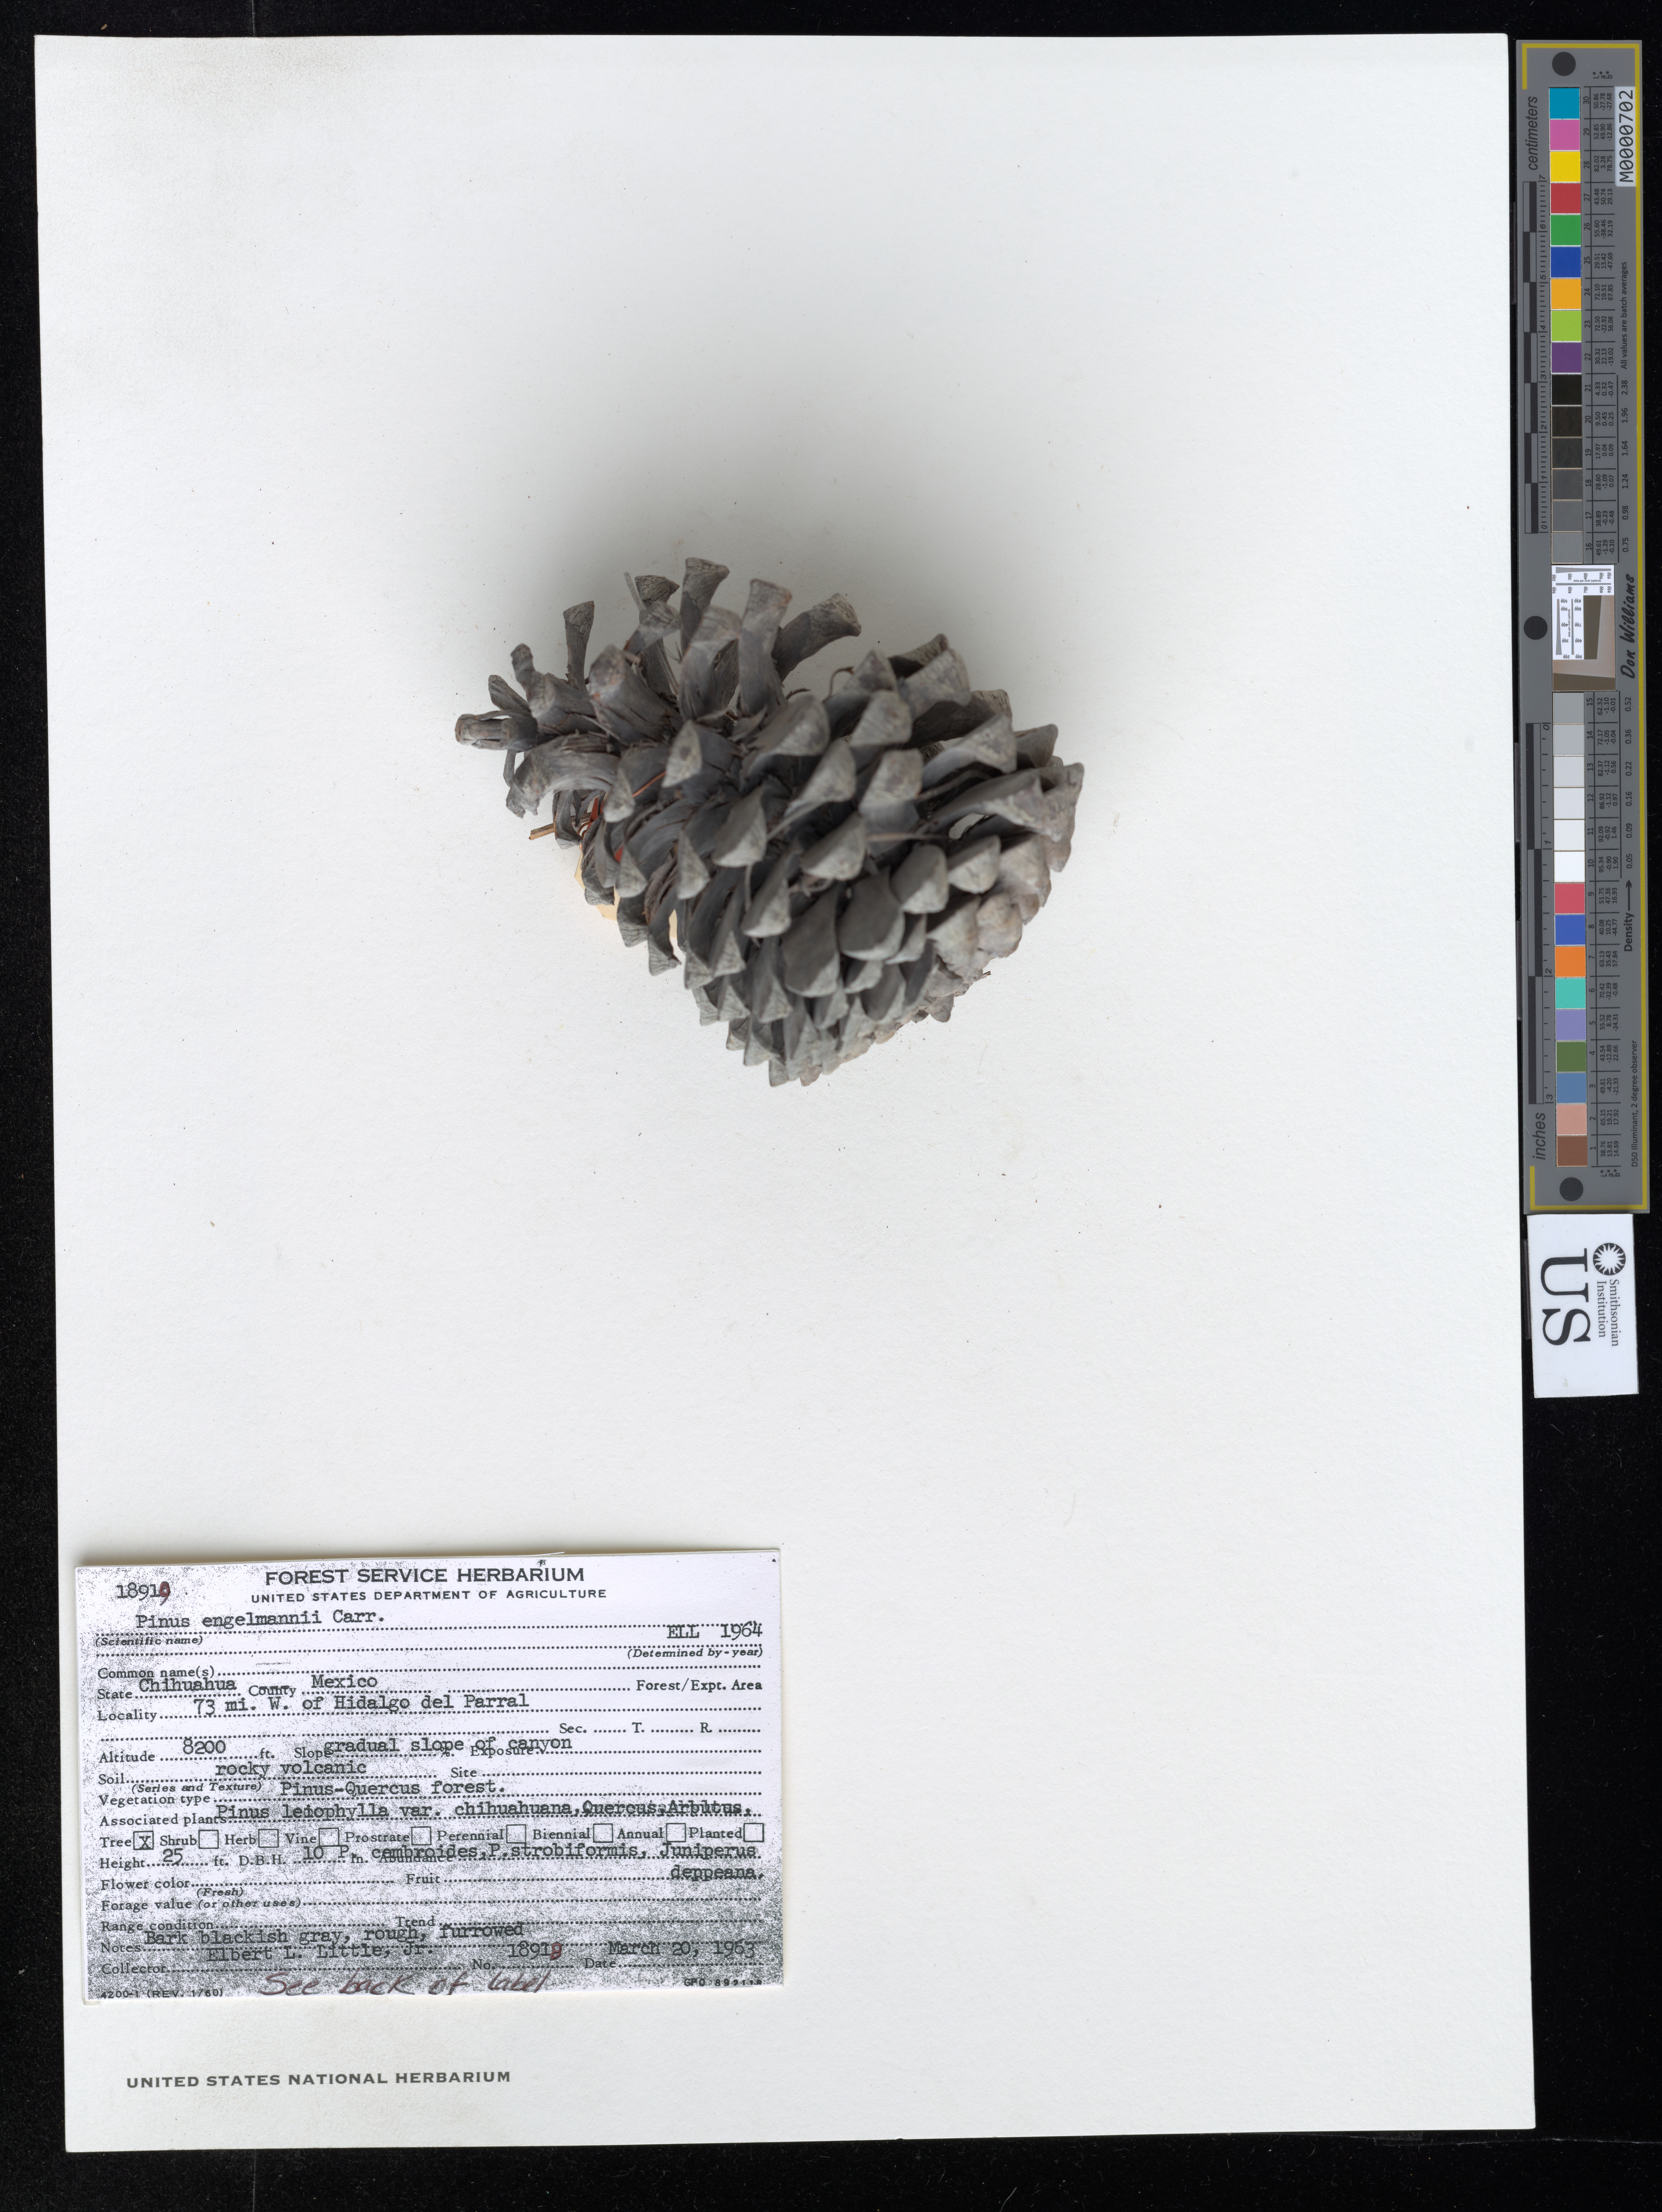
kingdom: Plantae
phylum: Tracheophyta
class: Pinopsida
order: Pinales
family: Pinaceae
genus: Pinus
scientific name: Pinus engelmannii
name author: Carrière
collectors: E. L. Little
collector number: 18919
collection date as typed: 20 Mar 1963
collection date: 1963-03-20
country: Mexico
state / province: Chihuahua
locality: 73 mi. W of Hidalgo del Parral, Chihuahua.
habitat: Gradual slope of canyon, rocky volcanic. Pinus-Quercus forest. Assoc. plants: Pinus leiophylla var. chihuahuana ..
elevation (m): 2499